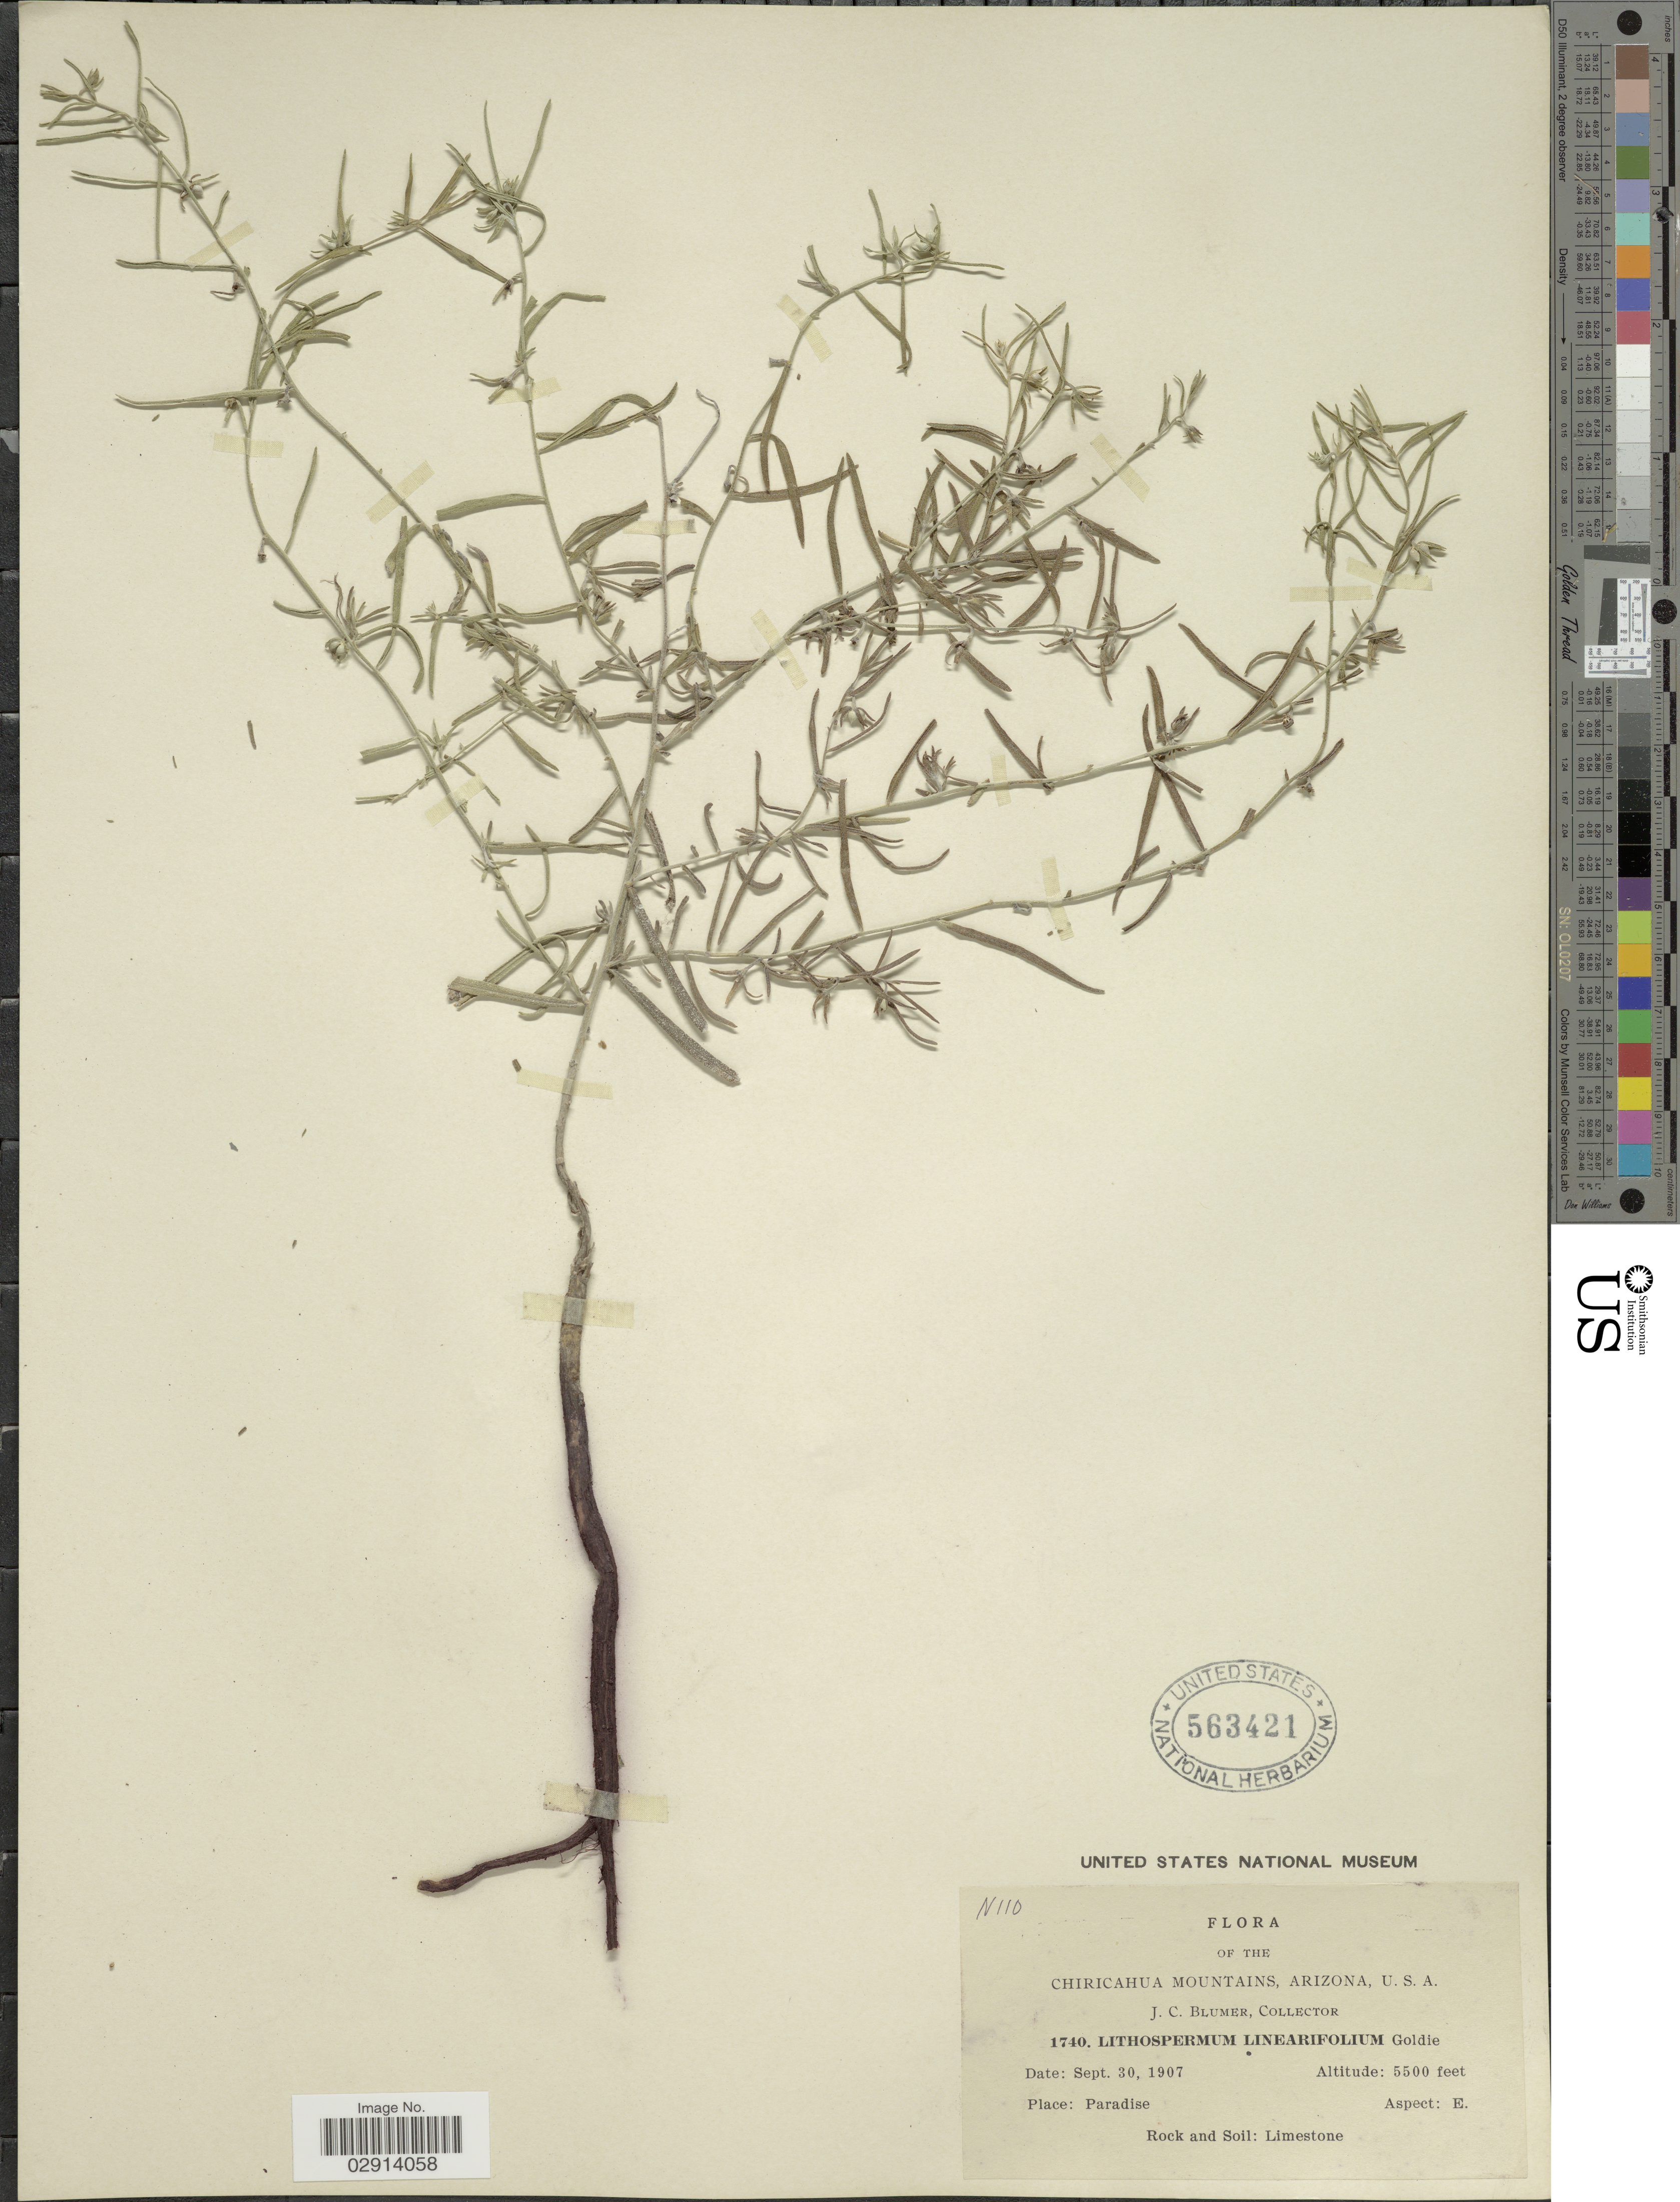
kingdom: Plantae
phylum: Tracheophyta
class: Magnoliopsida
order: Boraginales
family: Boraginaceae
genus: Lithospermum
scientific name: Lithospermum incisum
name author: Lehm.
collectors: J. C. Blumer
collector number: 1740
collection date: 1907-09-30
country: United States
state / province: Arizona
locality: Chiricahua Mountains. Paradise.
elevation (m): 1676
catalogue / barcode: US 563421